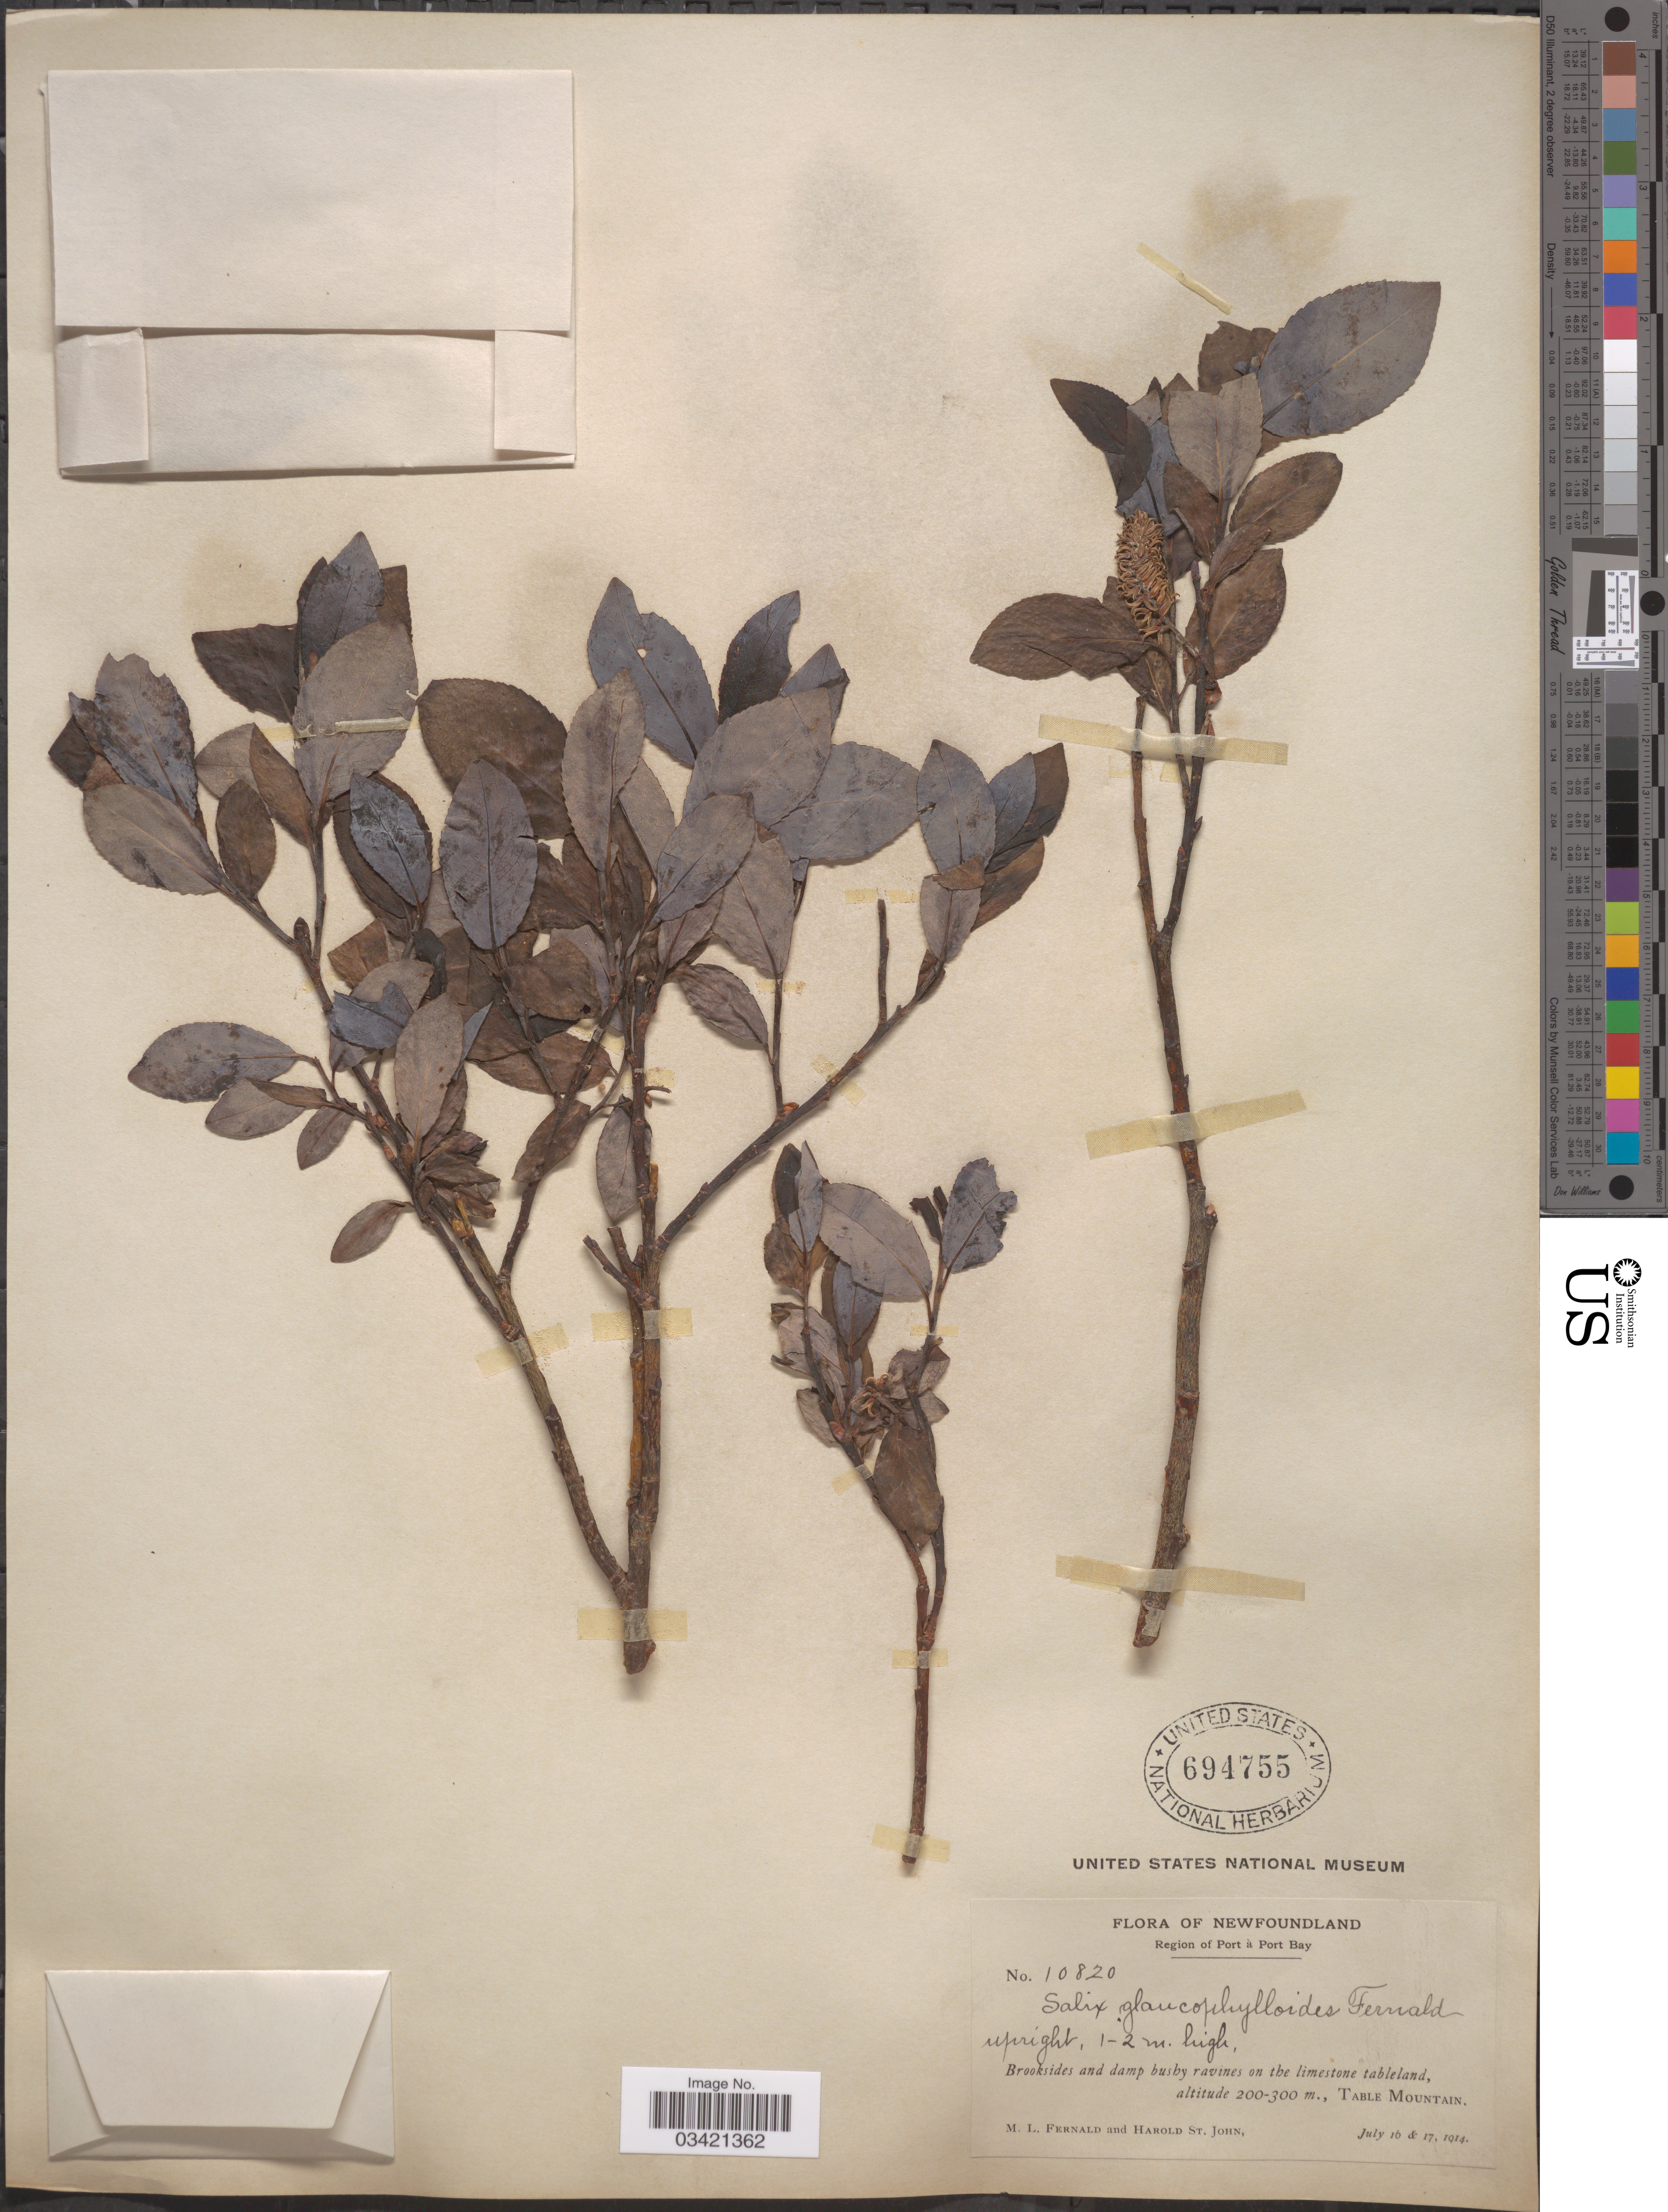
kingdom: Plantae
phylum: Tracheophyta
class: Magnoliopsida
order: Malpighiales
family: Salicaceae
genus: Salix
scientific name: Salix glaucophylla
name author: Andersson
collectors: M. L. Fernald & H. St. John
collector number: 10820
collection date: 1914-07-16/1914-07-17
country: Canada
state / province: Newfoundland and Labrador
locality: Region of Port à Port Bay. Table Mountain.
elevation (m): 200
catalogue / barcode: US 694755